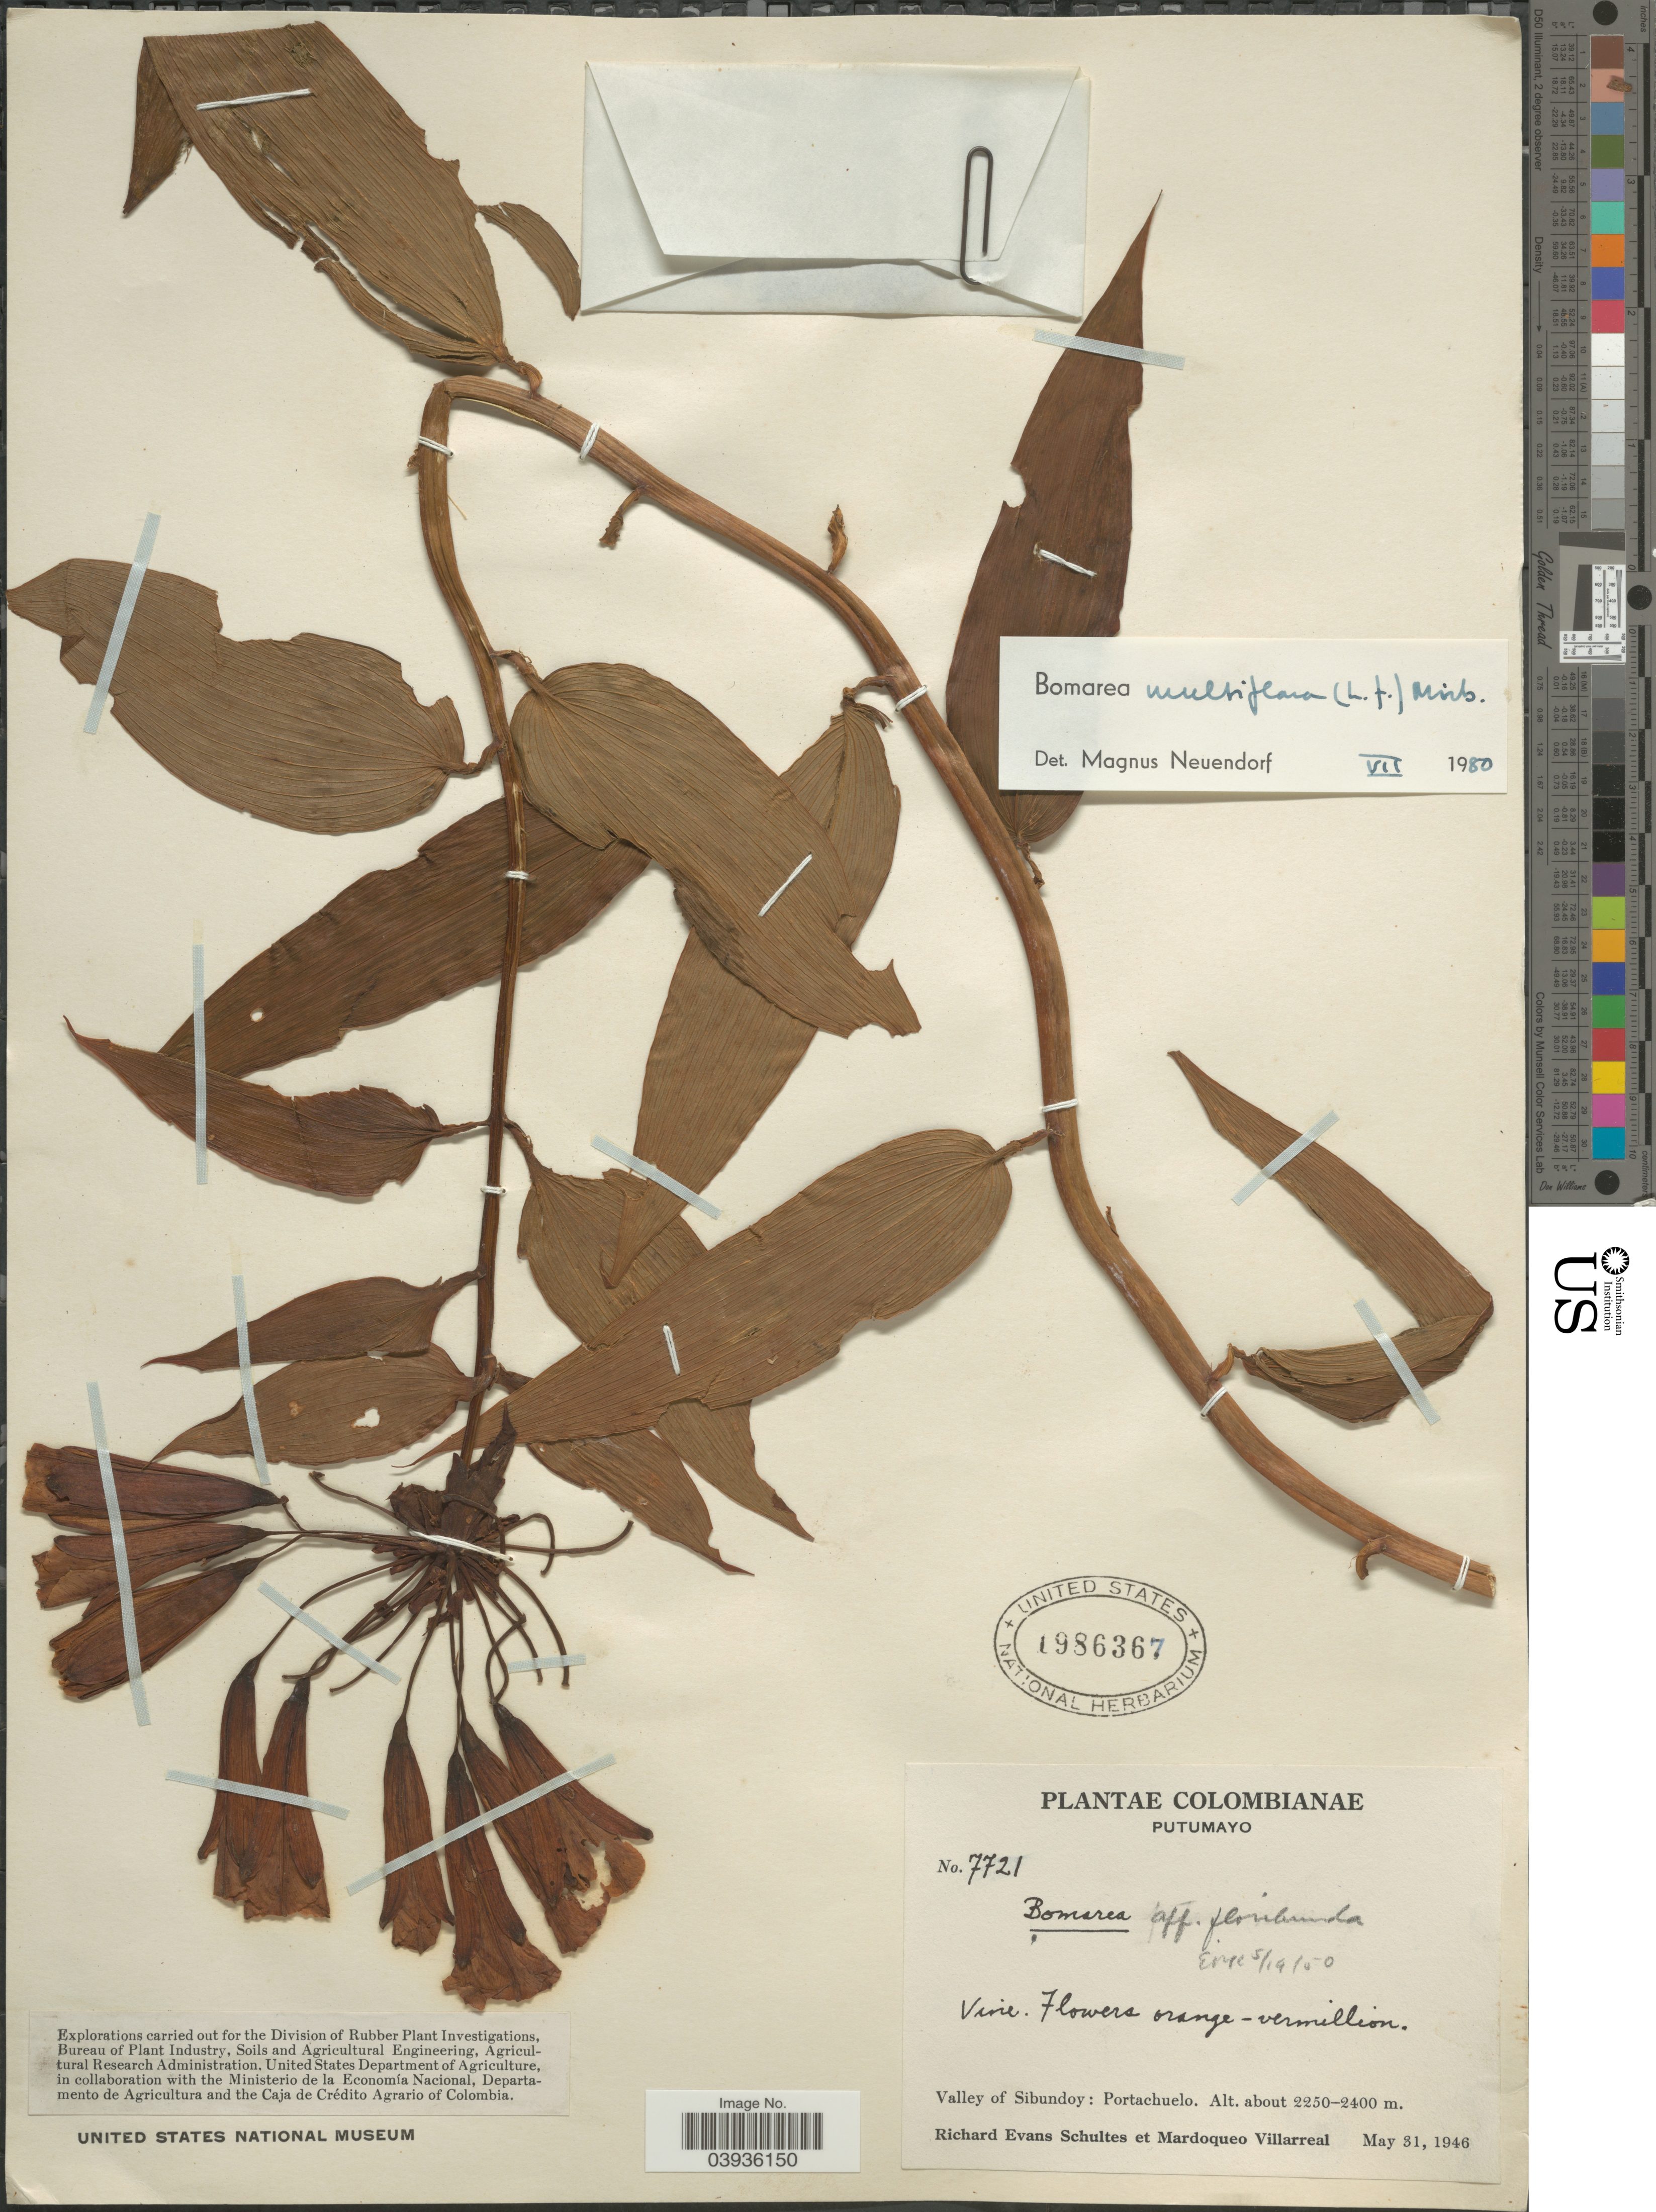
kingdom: Plantae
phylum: Tracheophyta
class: Liliopsida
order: Liliales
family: Alstroemeriaceae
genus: Bomarea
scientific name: Bomarea sp.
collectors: R. E. Schultes & M. Villareal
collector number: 7721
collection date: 1946-05-31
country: Colombia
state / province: Putumayo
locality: Valley of Sibundoy: Portachuelo.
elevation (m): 2250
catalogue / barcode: US 1986367